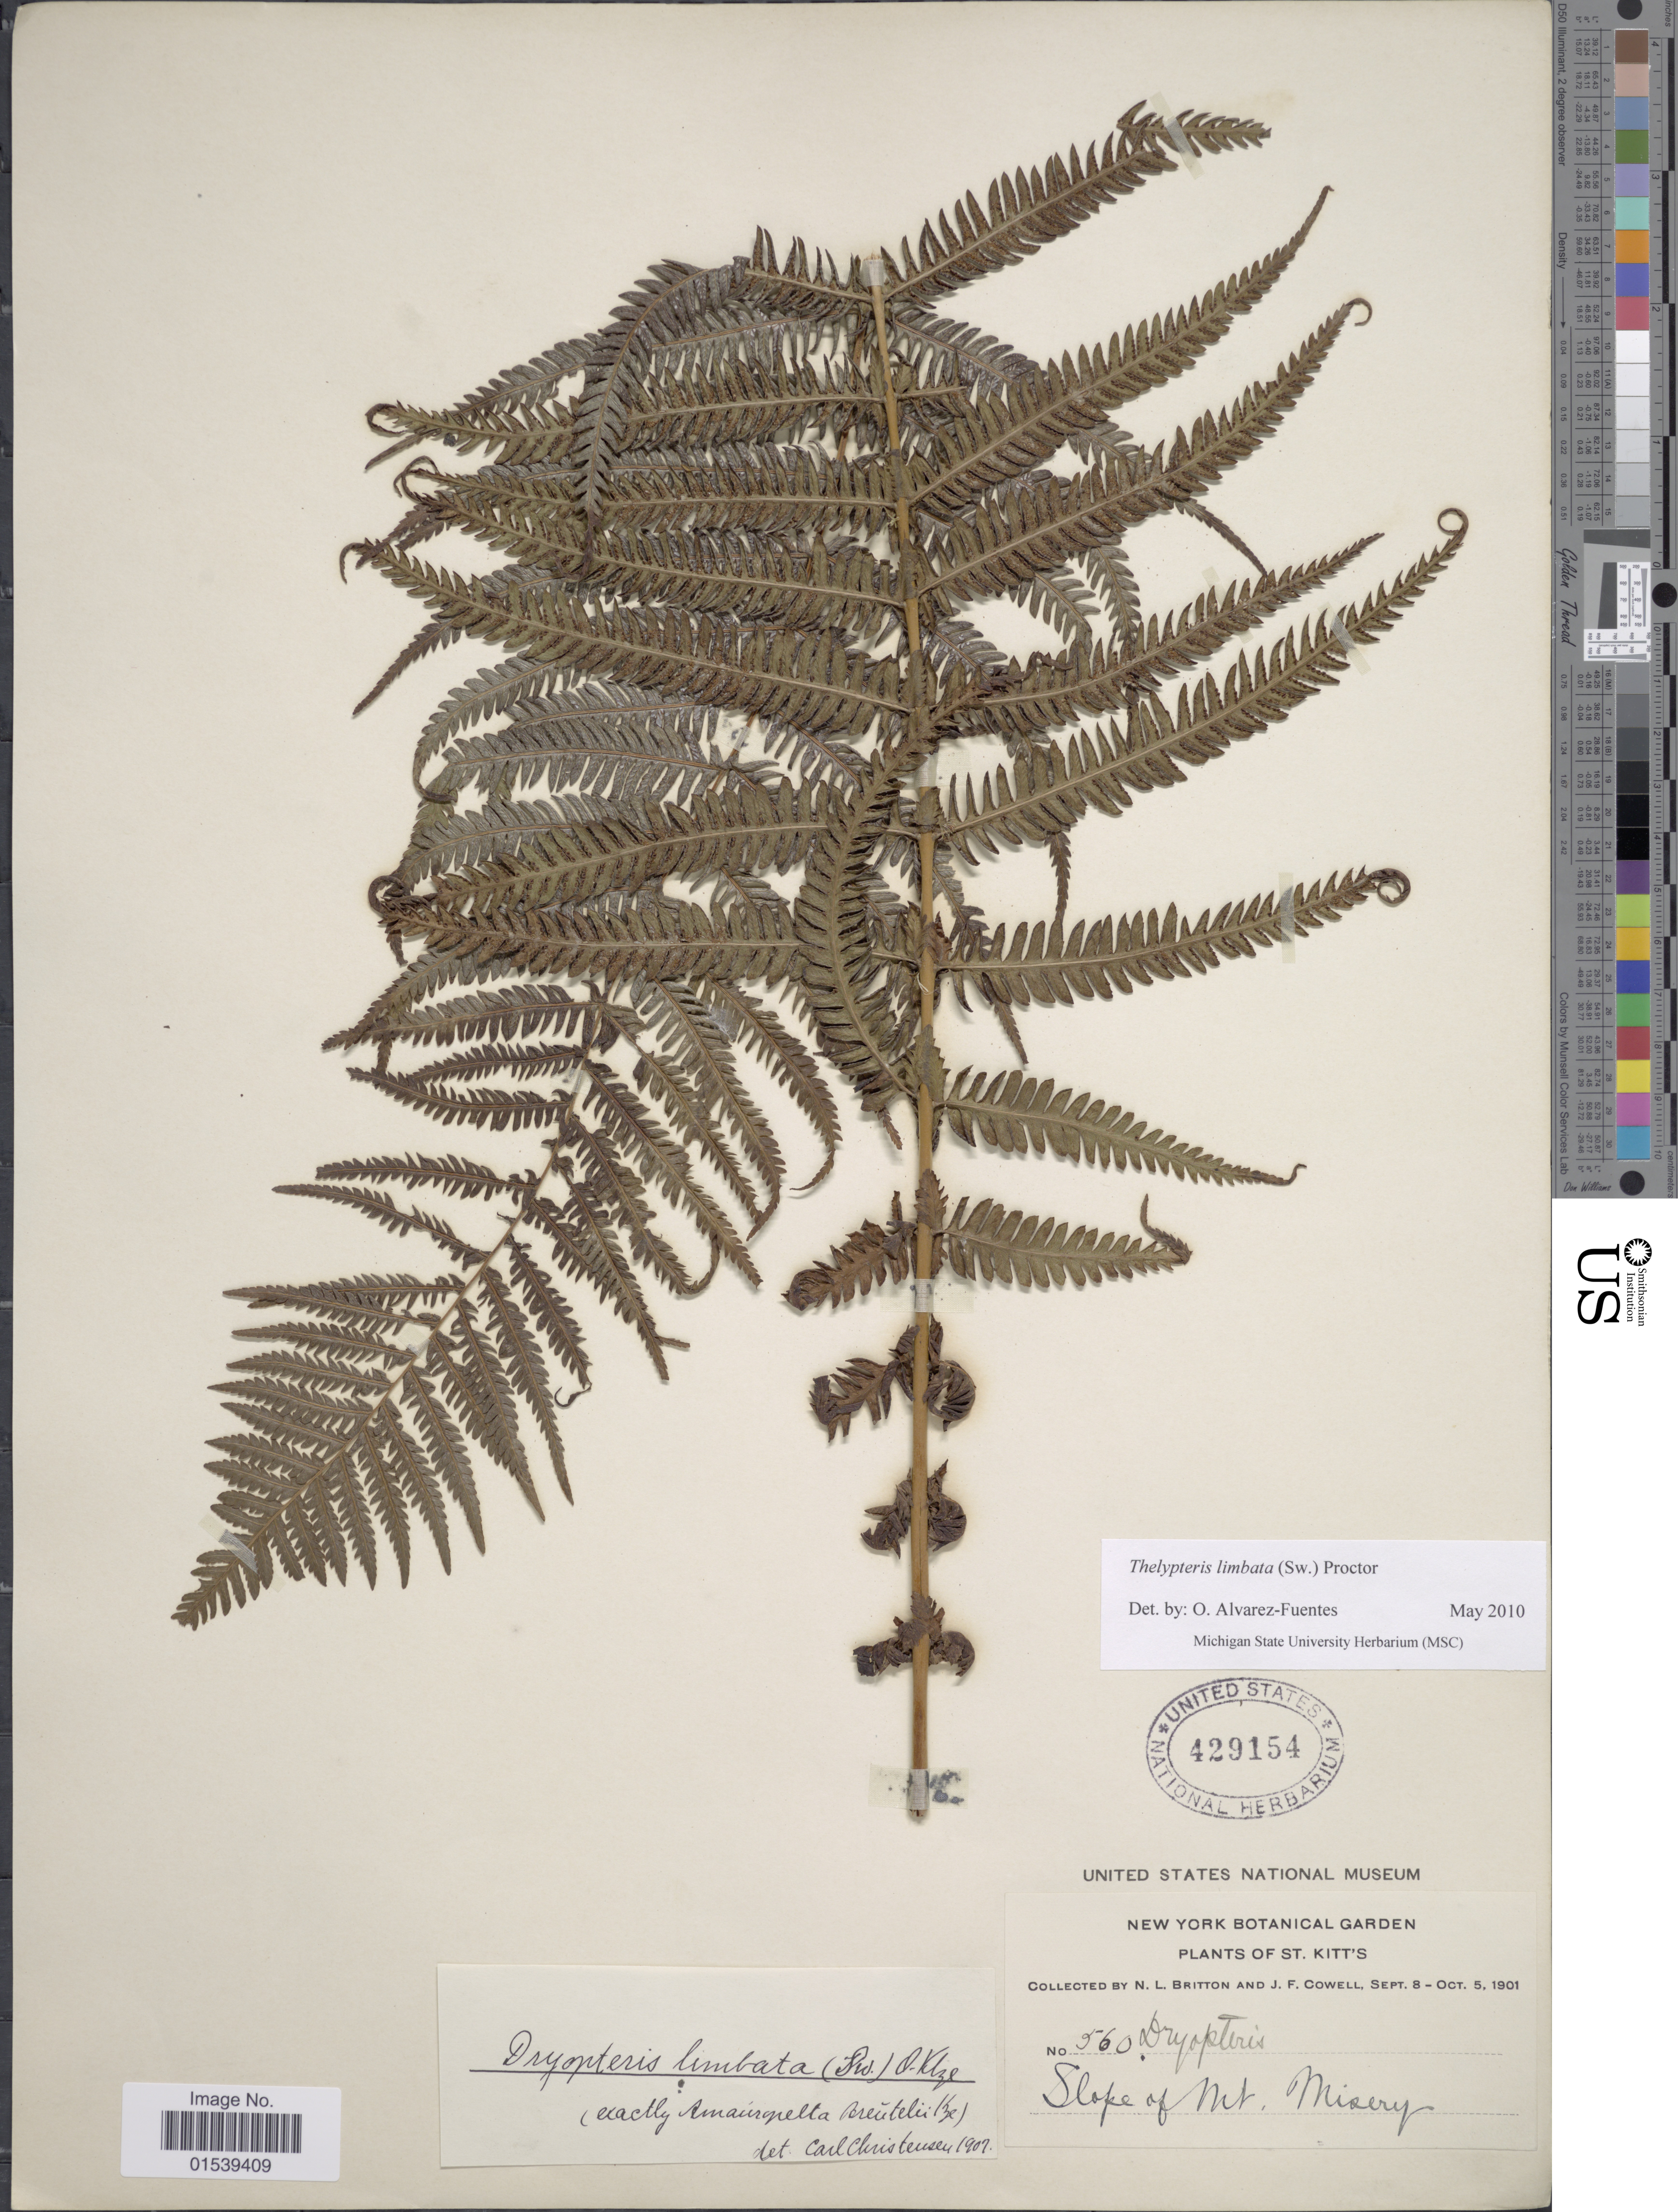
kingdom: Plantae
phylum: Tracheophyta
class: Polypodiopsida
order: Polypodiales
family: Thelypteridaceae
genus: Amauropelta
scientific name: Amauropelta limbata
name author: (Sw.) Pic. Serm.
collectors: N. Britton & J. F. Cowell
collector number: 560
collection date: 1901-09-08/1901-10-05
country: St. Christopher-Nevis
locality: St. Kitts, slope of Mt. Misery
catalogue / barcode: US 529154